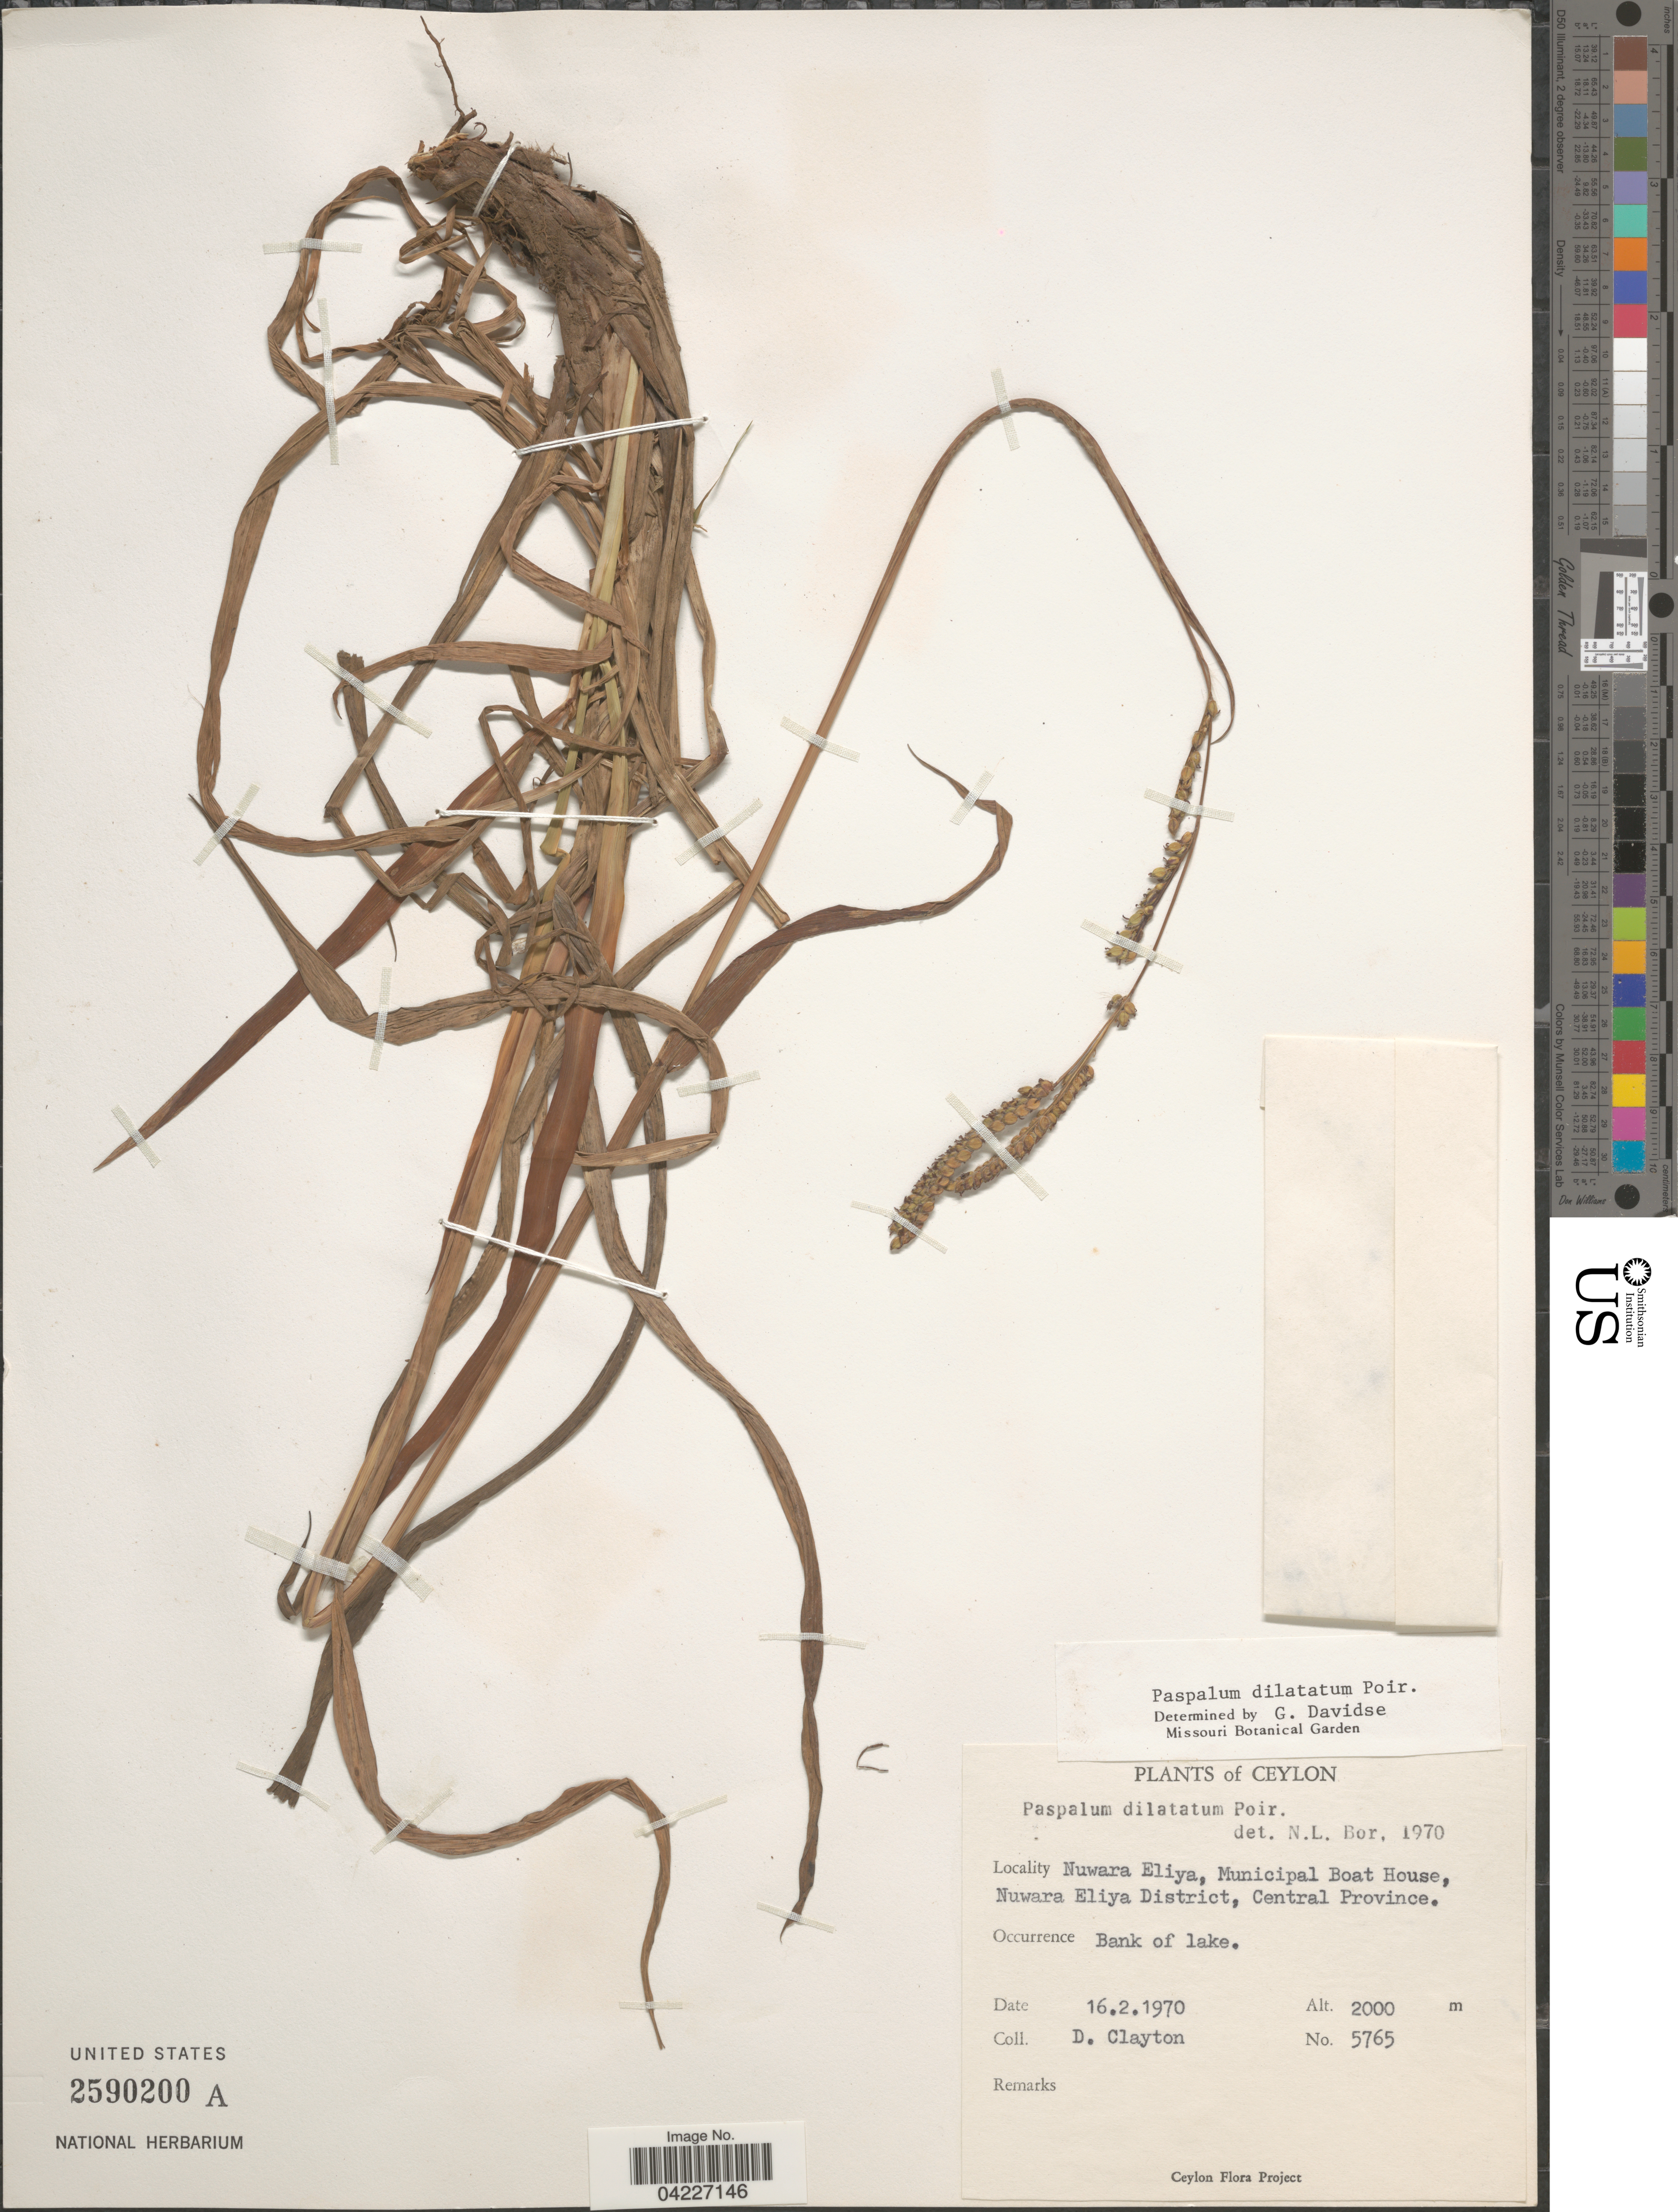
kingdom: Plantae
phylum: Tracheophyta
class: Liliopsida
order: Poales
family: Poaceae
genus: Paspalum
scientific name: Paspalum dilatatum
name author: Poir.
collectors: D. Clayton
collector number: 5765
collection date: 1970-02-16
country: Sri Lanka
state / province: Central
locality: Ceylon. Nuwara Eliya, Municipal Boat House, Nuwara Eliya District.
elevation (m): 2000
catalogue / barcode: US 2590200A